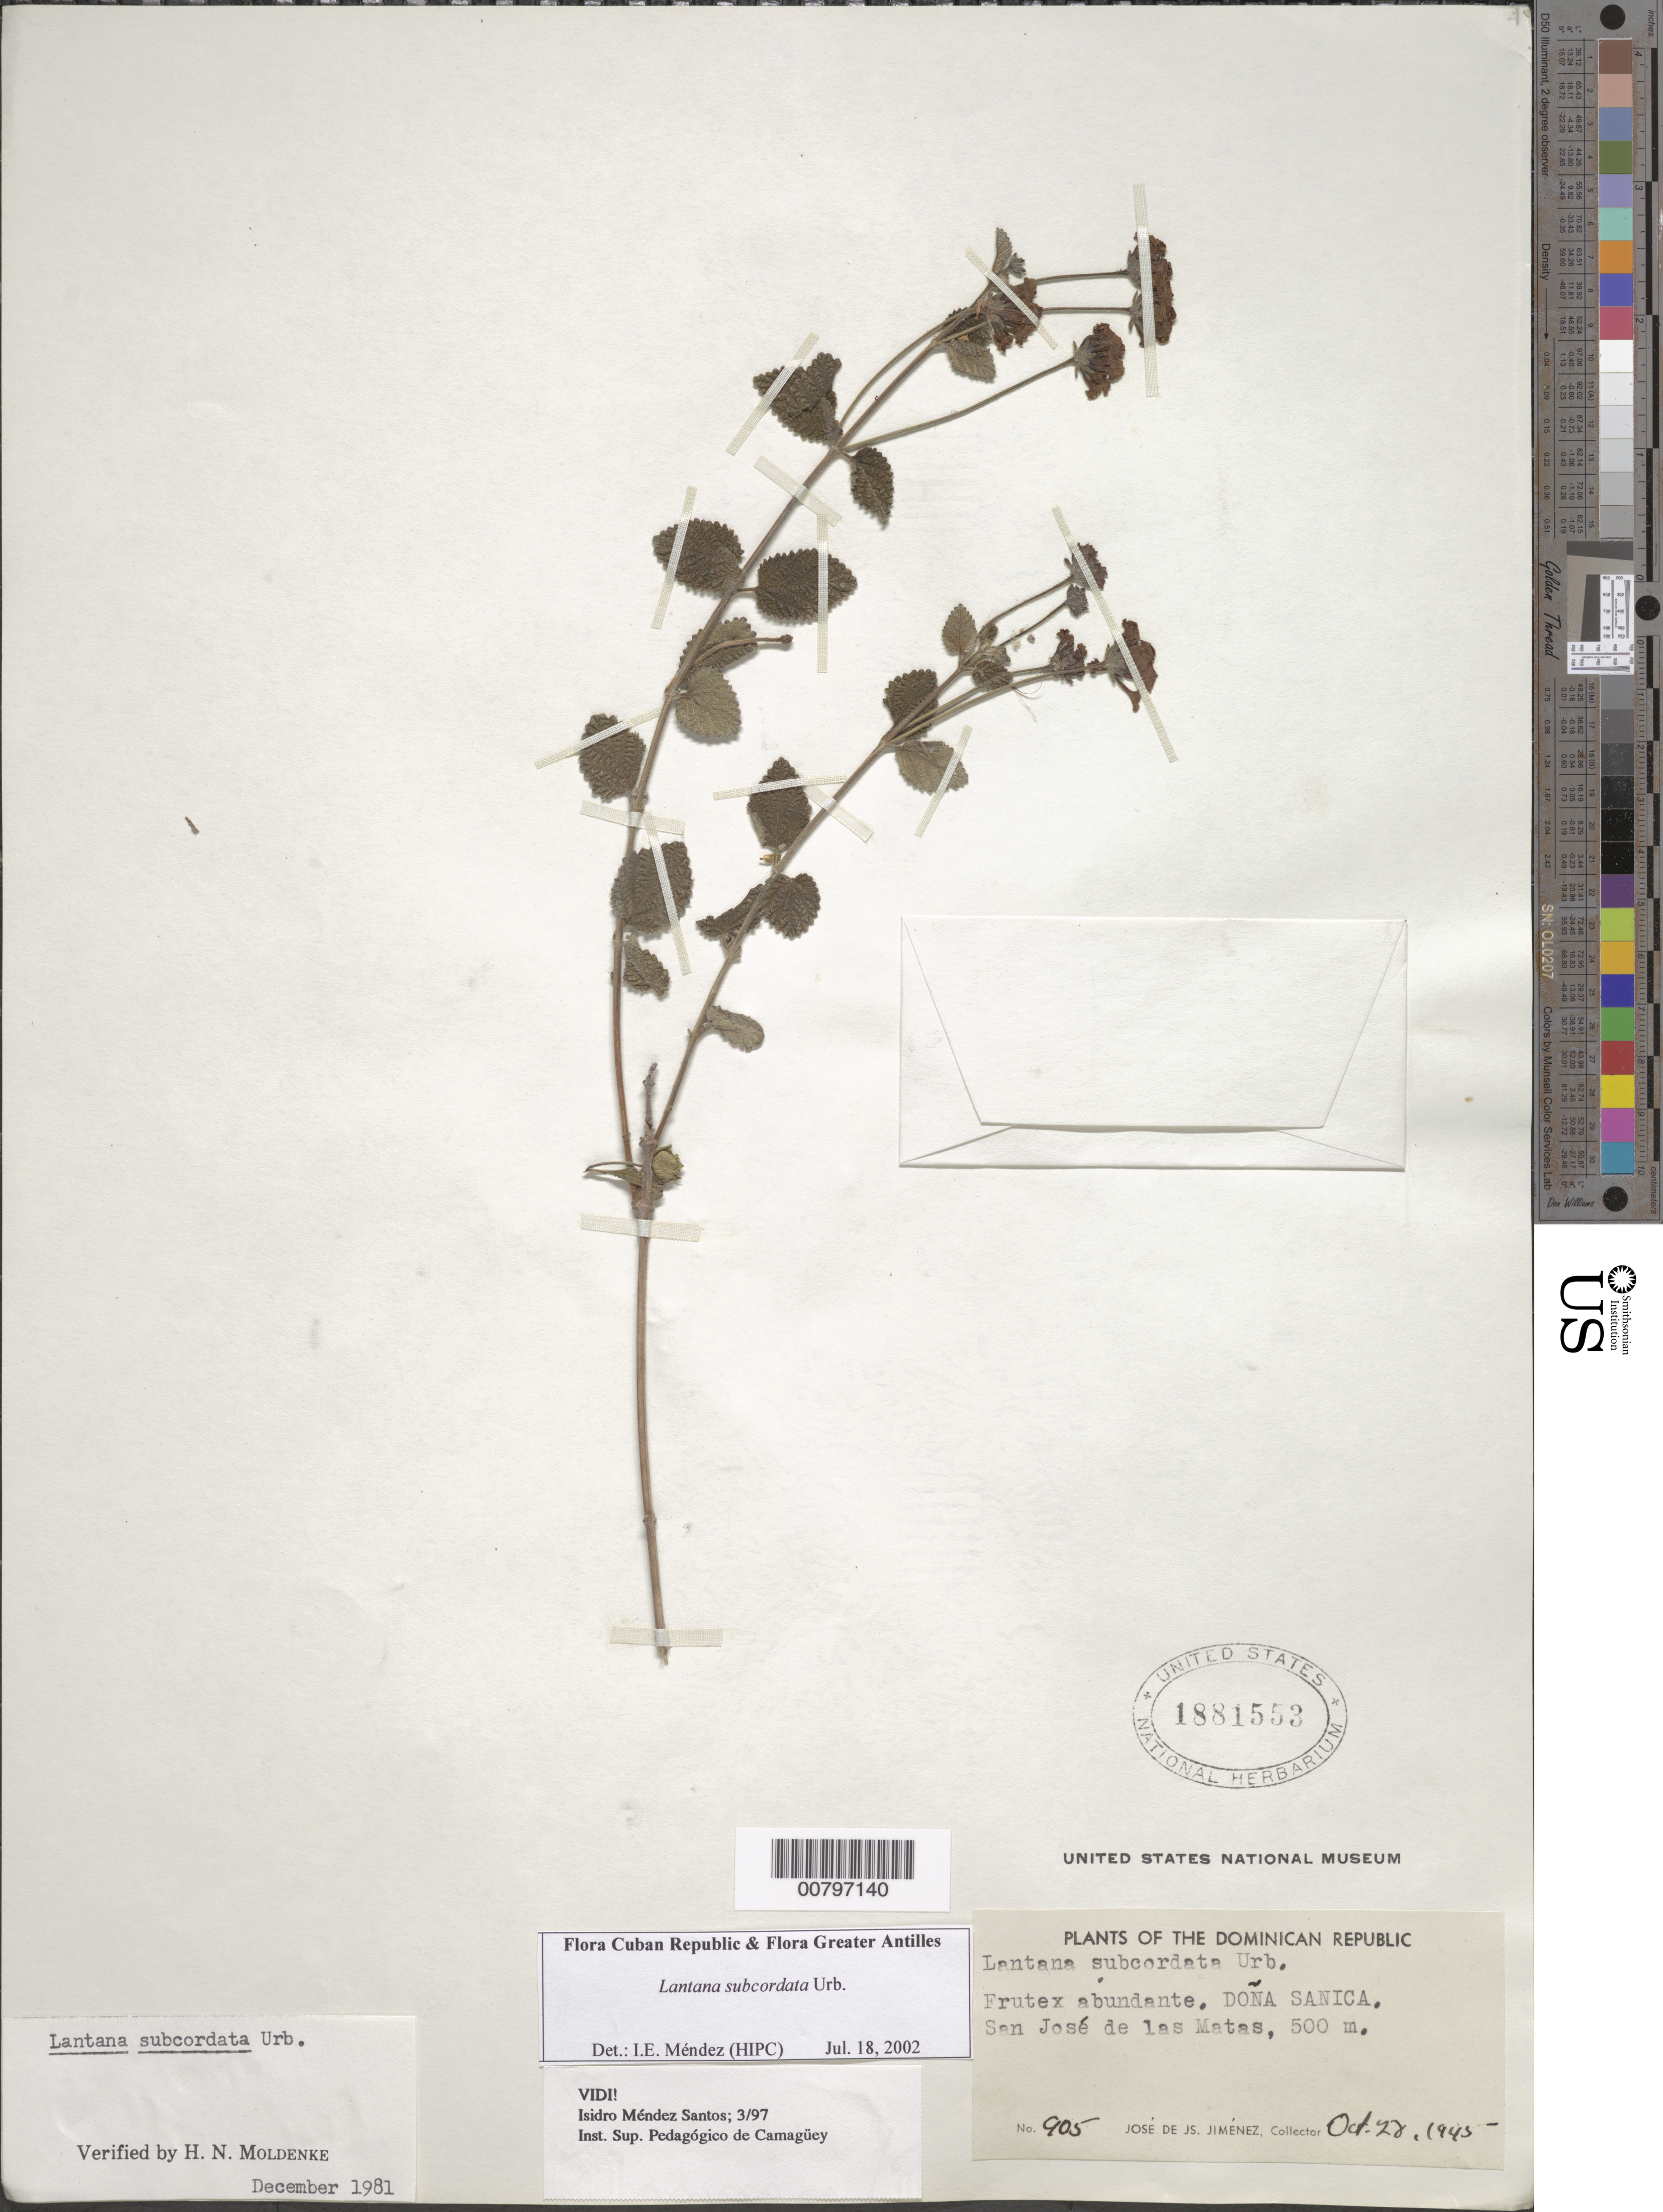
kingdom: Plantae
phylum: Tracheophyta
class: Magnoliopsida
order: Lamiales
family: Verbenaceae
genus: Lantana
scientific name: Lantana subcordata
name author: Urb.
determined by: Méndez, Isidro E., (HIPC)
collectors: J. J. Jiménez Almonte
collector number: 905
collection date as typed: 28 Oct 1945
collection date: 1945-10-28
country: Dominican Republic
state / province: Santiago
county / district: San José de las Matas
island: Hispaniola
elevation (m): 500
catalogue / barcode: US 1881553